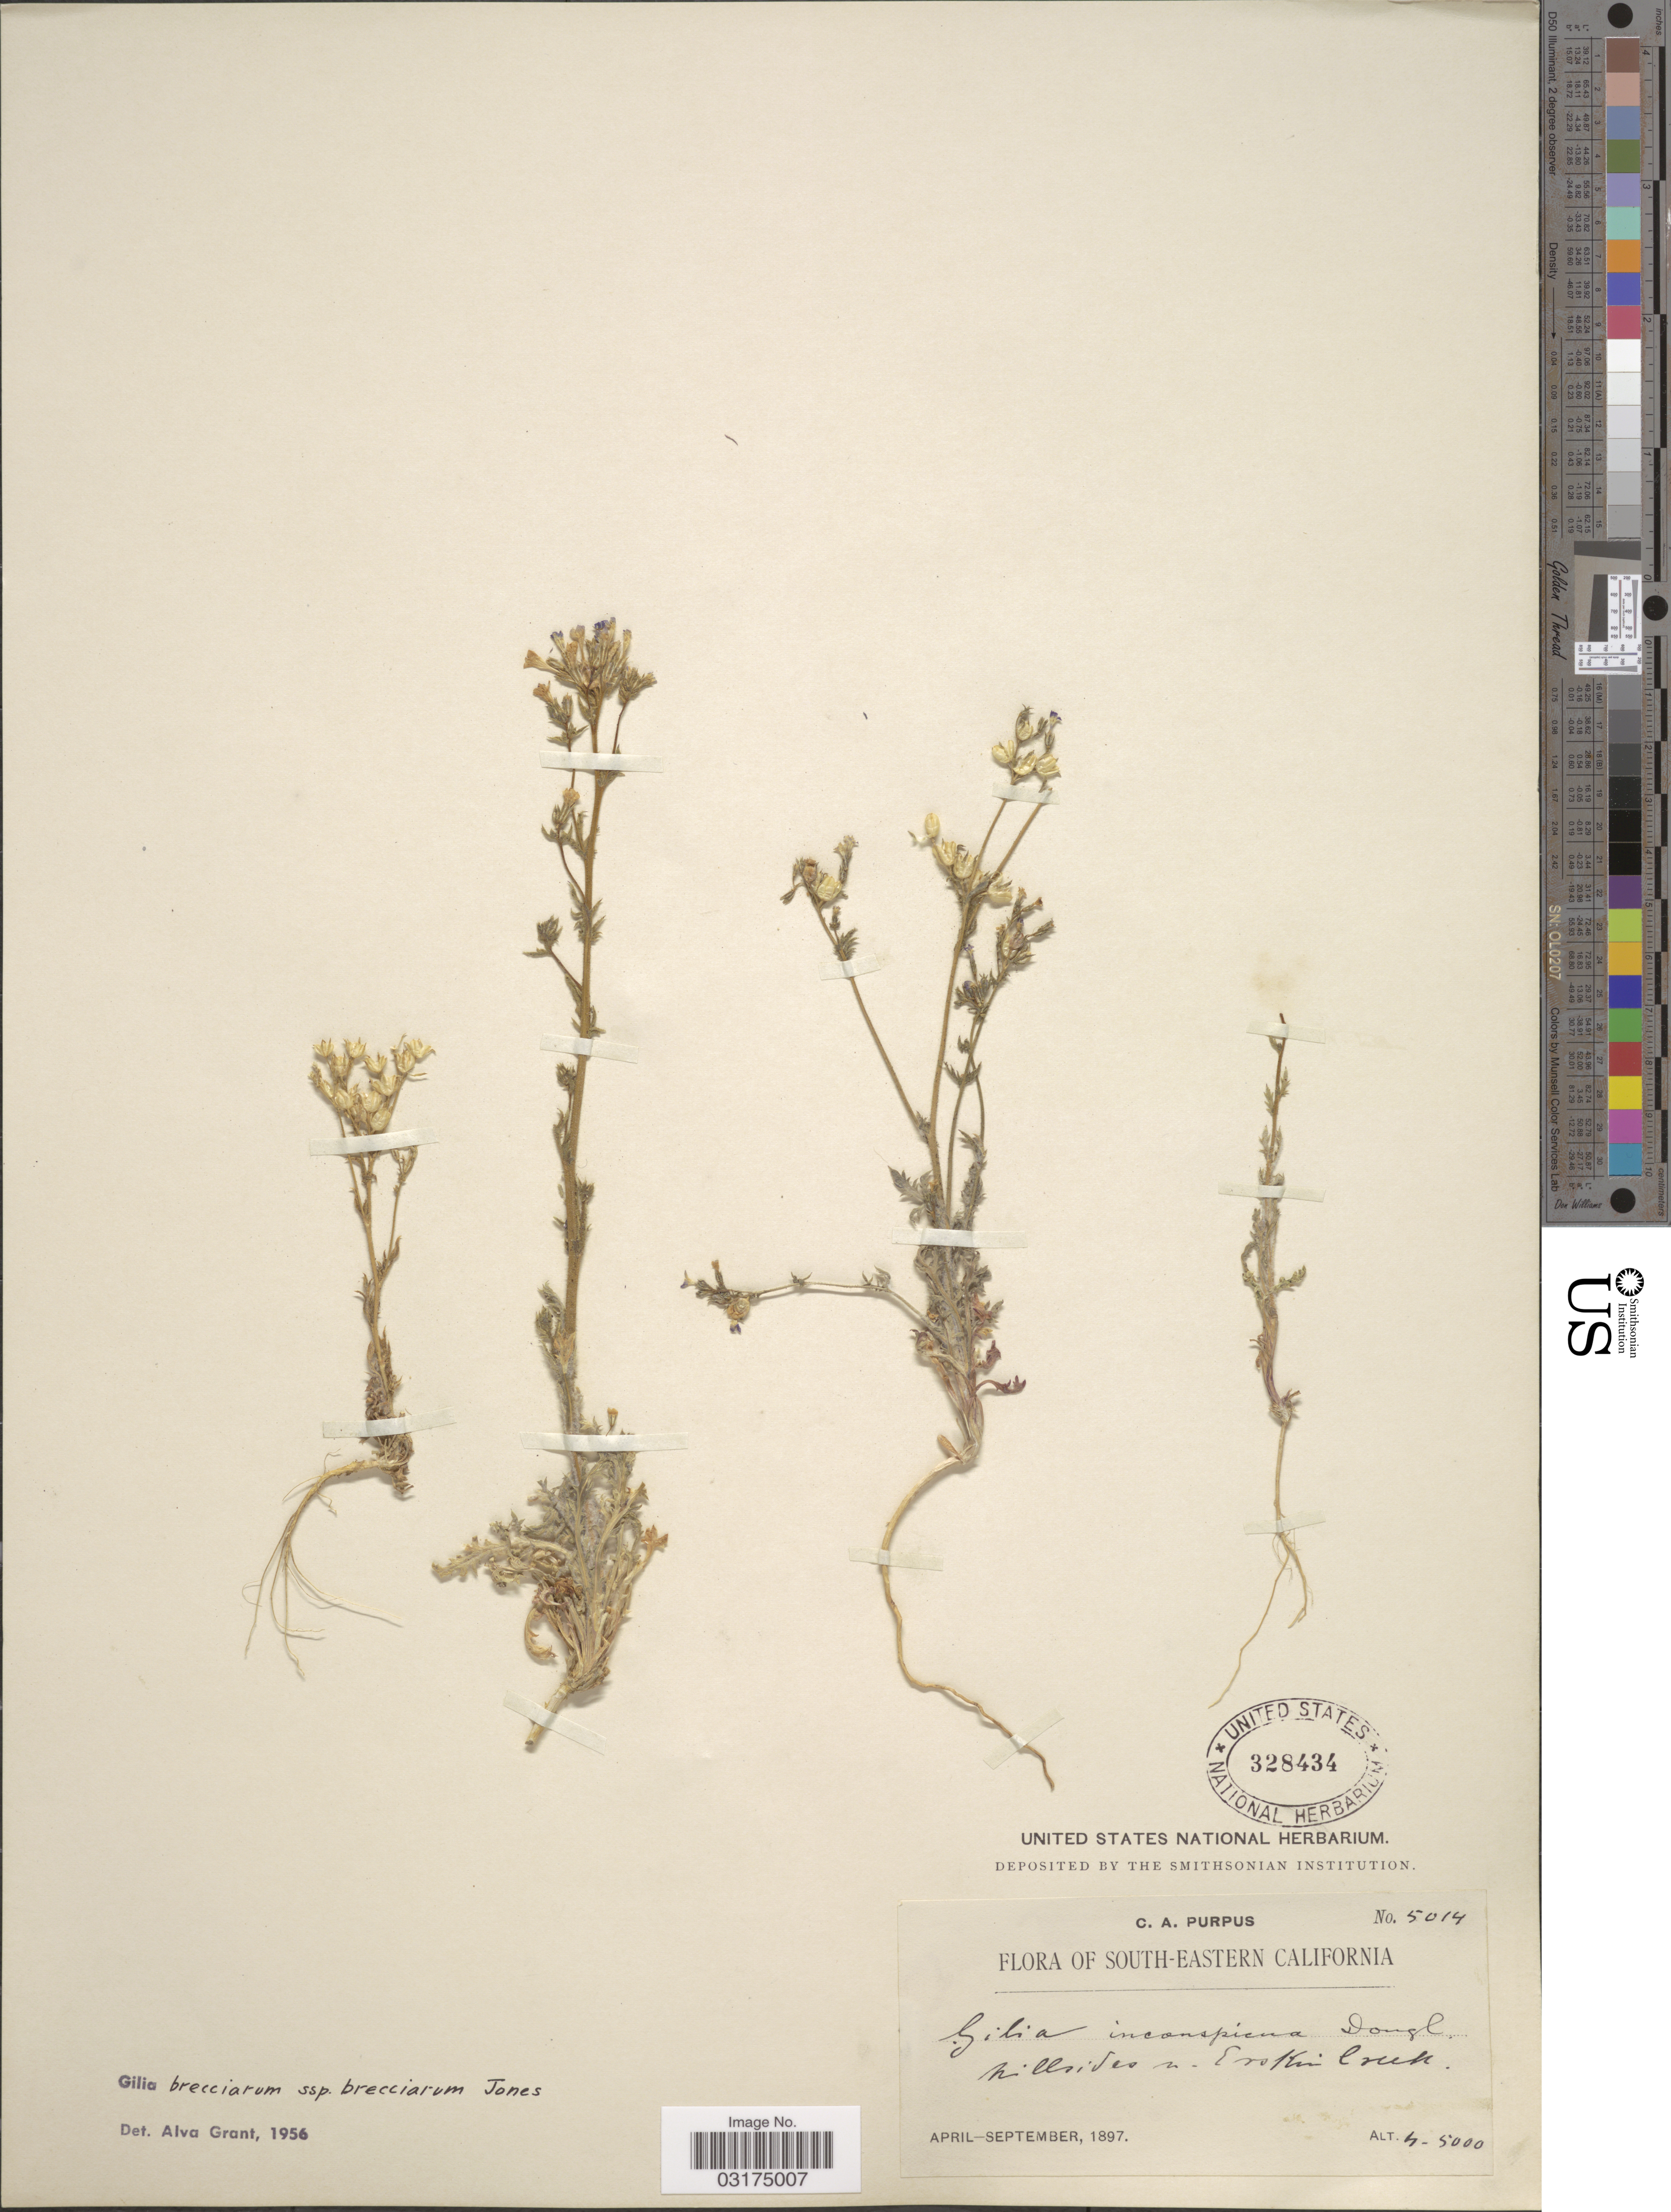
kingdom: Plantae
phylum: Tracheophyta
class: Magnoliopsida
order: Ericales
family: Polemoniaceae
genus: Gilia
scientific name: Gilia brecciarum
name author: M.E. Jones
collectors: C. A. Purpus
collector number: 5014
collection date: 1897-04/1897-09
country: United States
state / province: California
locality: South-Eastern California. Hillsides n. Erskin Creek.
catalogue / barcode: US 328434